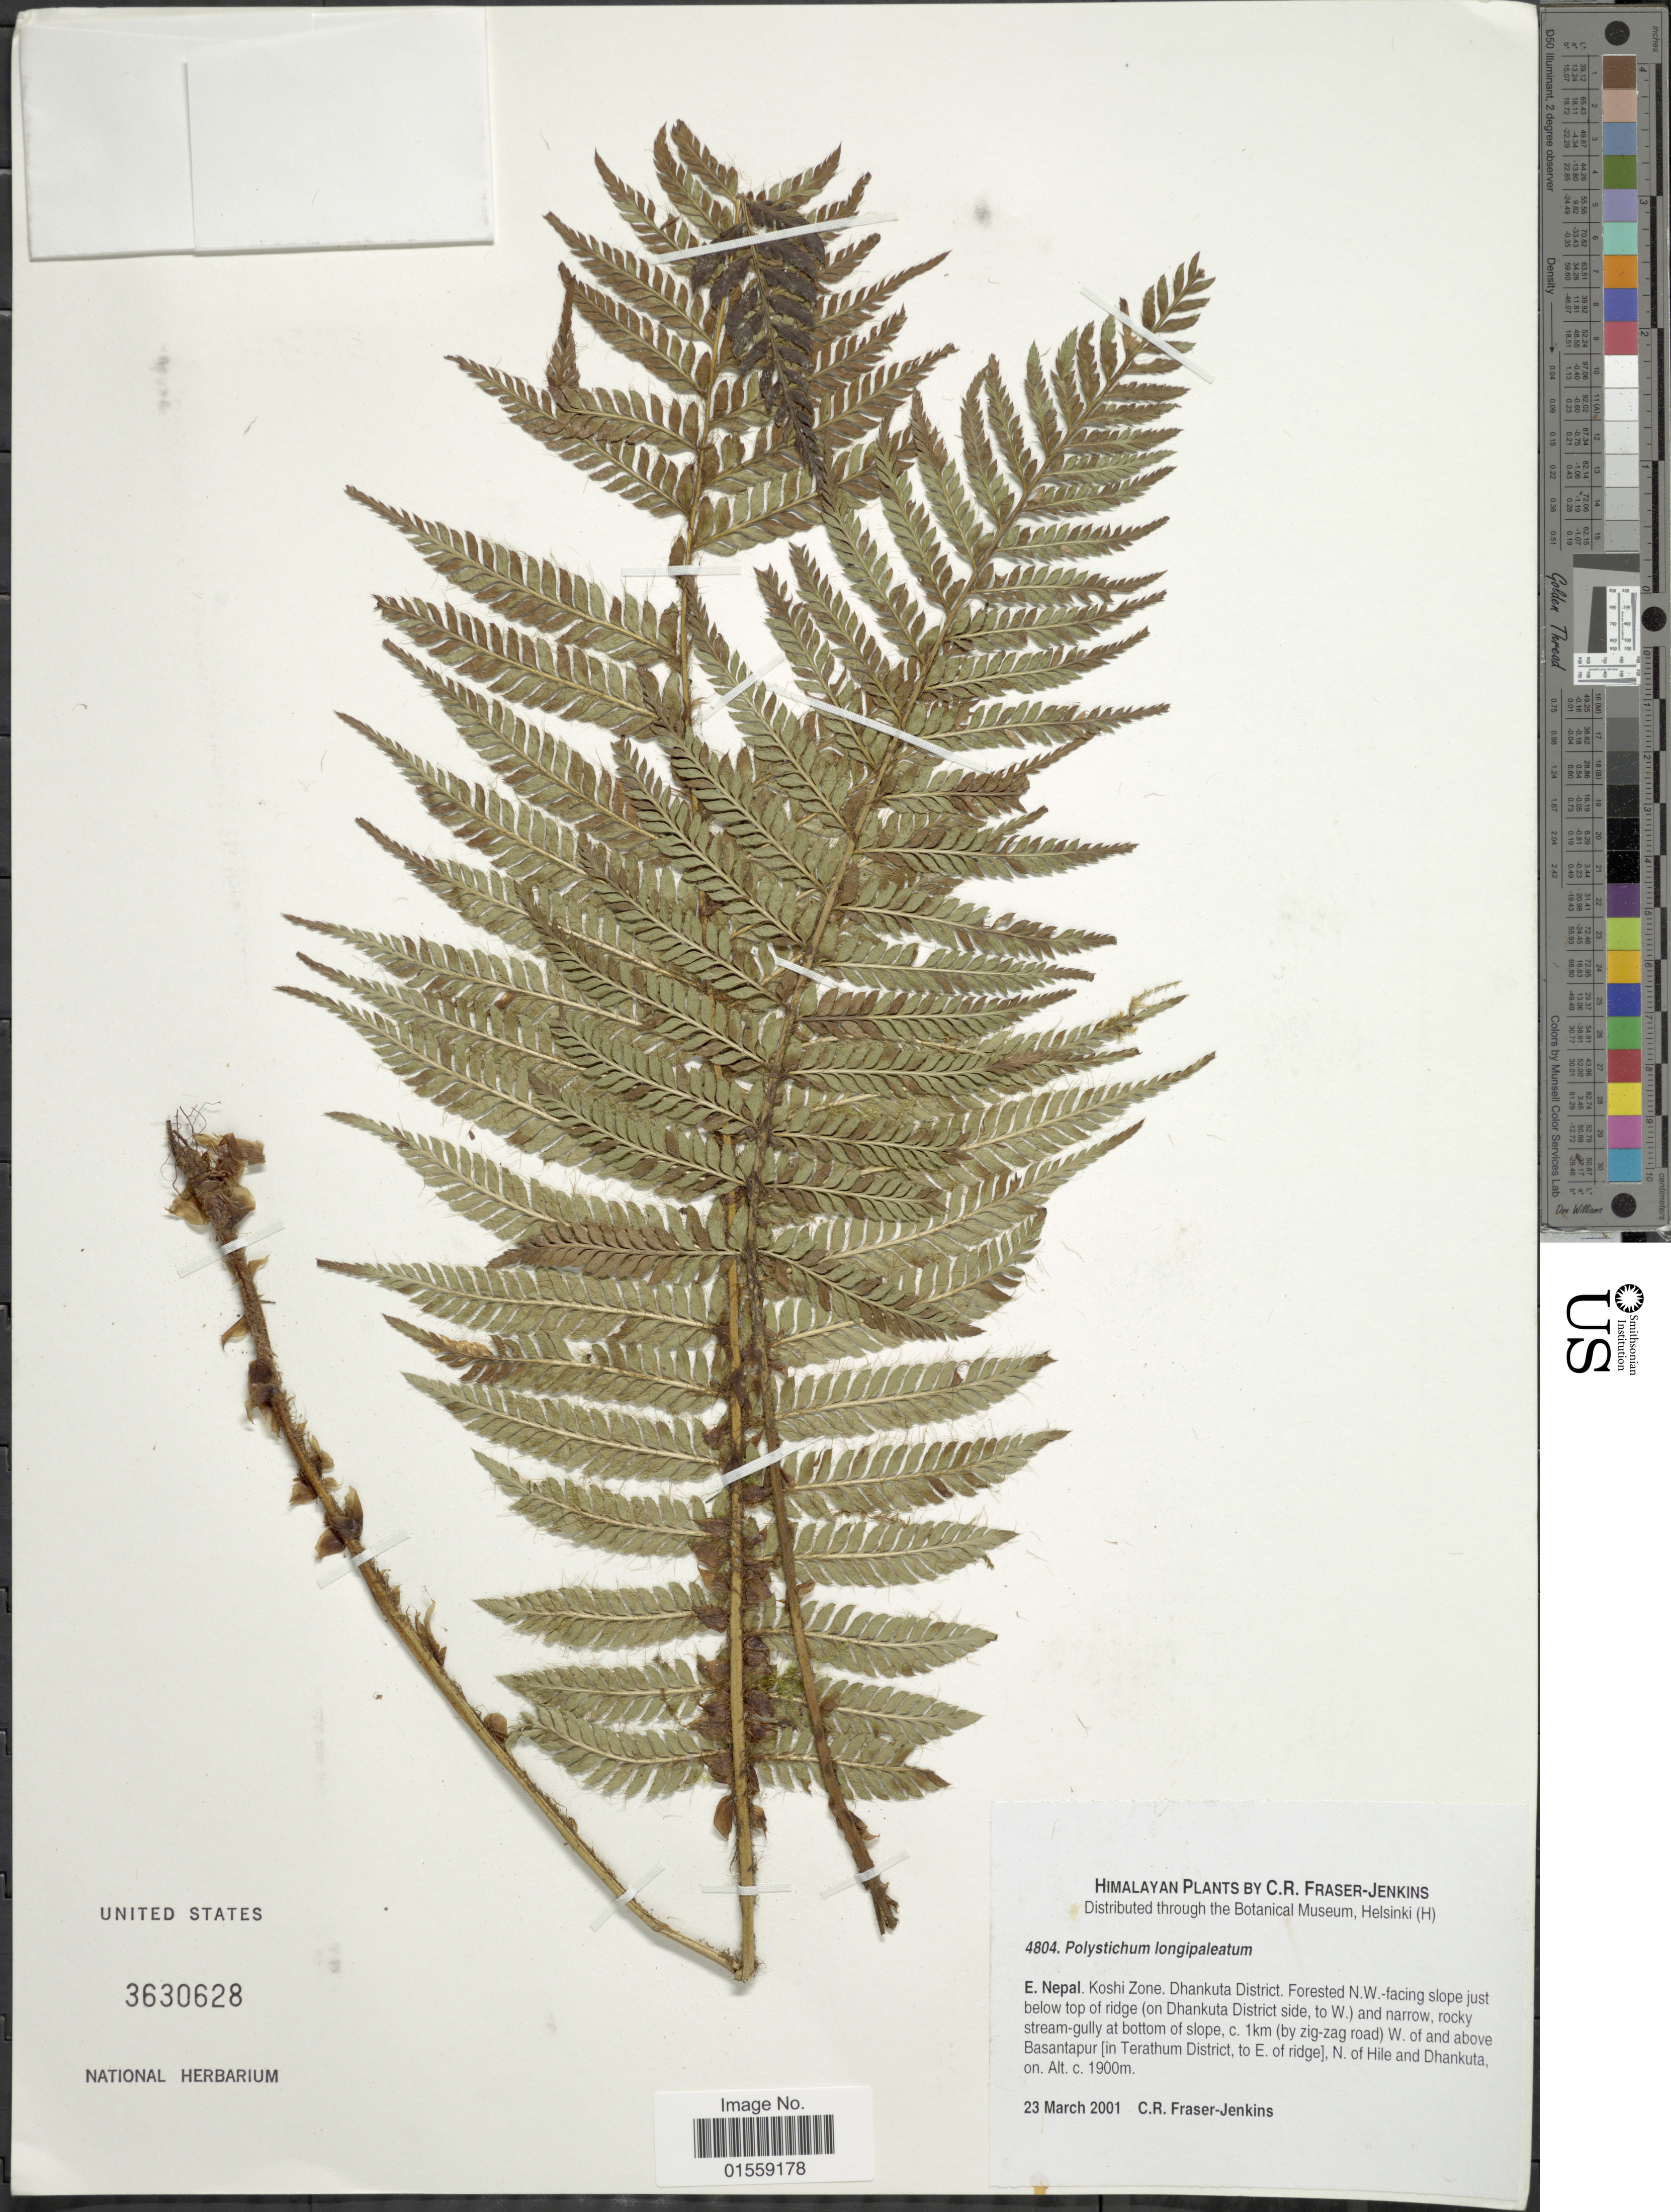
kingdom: Plantae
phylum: Tracheophyta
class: Polypodiopsida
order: Polypodiales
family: Dryopteridaceae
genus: Polystichum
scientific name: Polystichum longipinnulum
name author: Nair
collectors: C. R. Fraser-Jenkins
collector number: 4804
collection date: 2001-03-23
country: Nepal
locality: E. Nepal. Koshi Zone, Dhankuta District, Forested N.W. facing slope just below top of ridge (on Dhankuta side, to W.) and narrow, rocky stream-gully at botton of slope, c. 1 km (by zig-zag road) W. of and above Basantapur [in Terathum District, to E. of ridge], N. of Hile and Dhankuta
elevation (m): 1900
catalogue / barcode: US 3630628